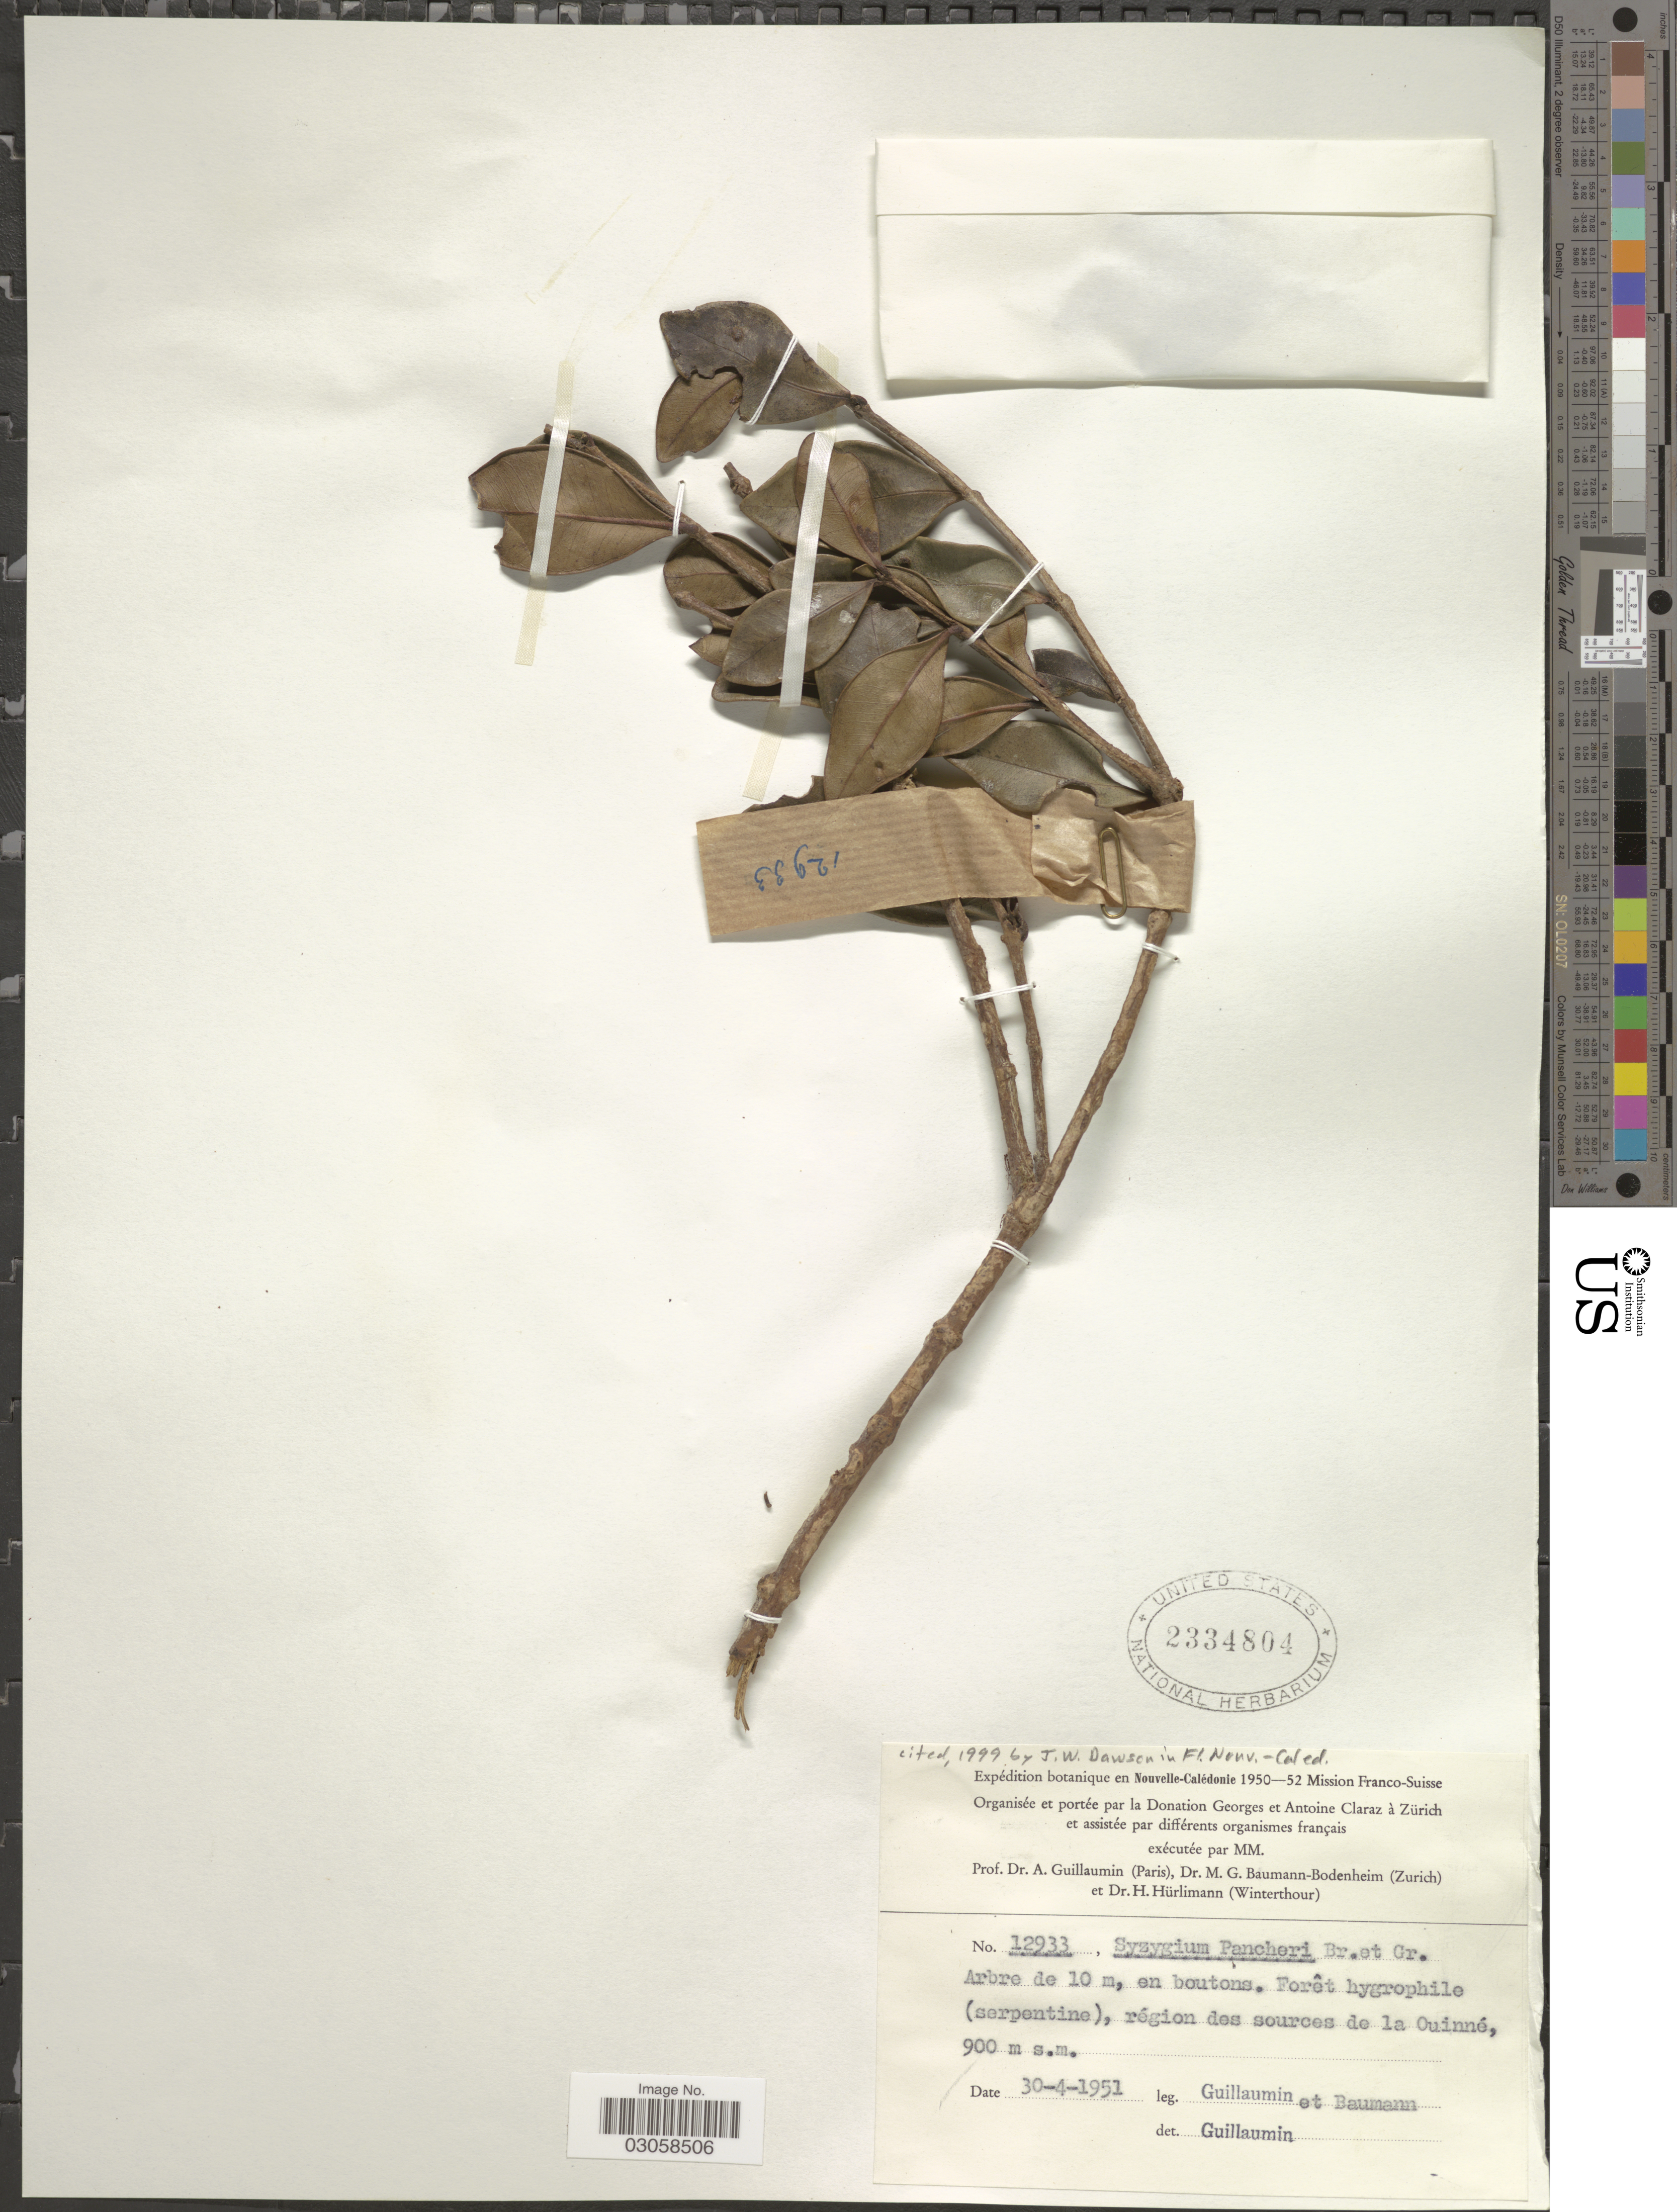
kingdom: Plantae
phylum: Tracheophyta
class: Magnoliopsida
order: Myrtales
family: Myrtaceae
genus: Syzygium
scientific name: Syzygium pancheri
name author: Brongn. & Gris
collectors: A. Guillaumin & M. G. Baumann-Bodenheim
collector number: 12933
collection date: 1951-04-30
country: New Caledonia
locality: Nouvelle-Calédonie. Forêt hygrophile (serpentine), région des sources de la Quinné.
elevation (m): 900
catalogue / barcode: US 2334804